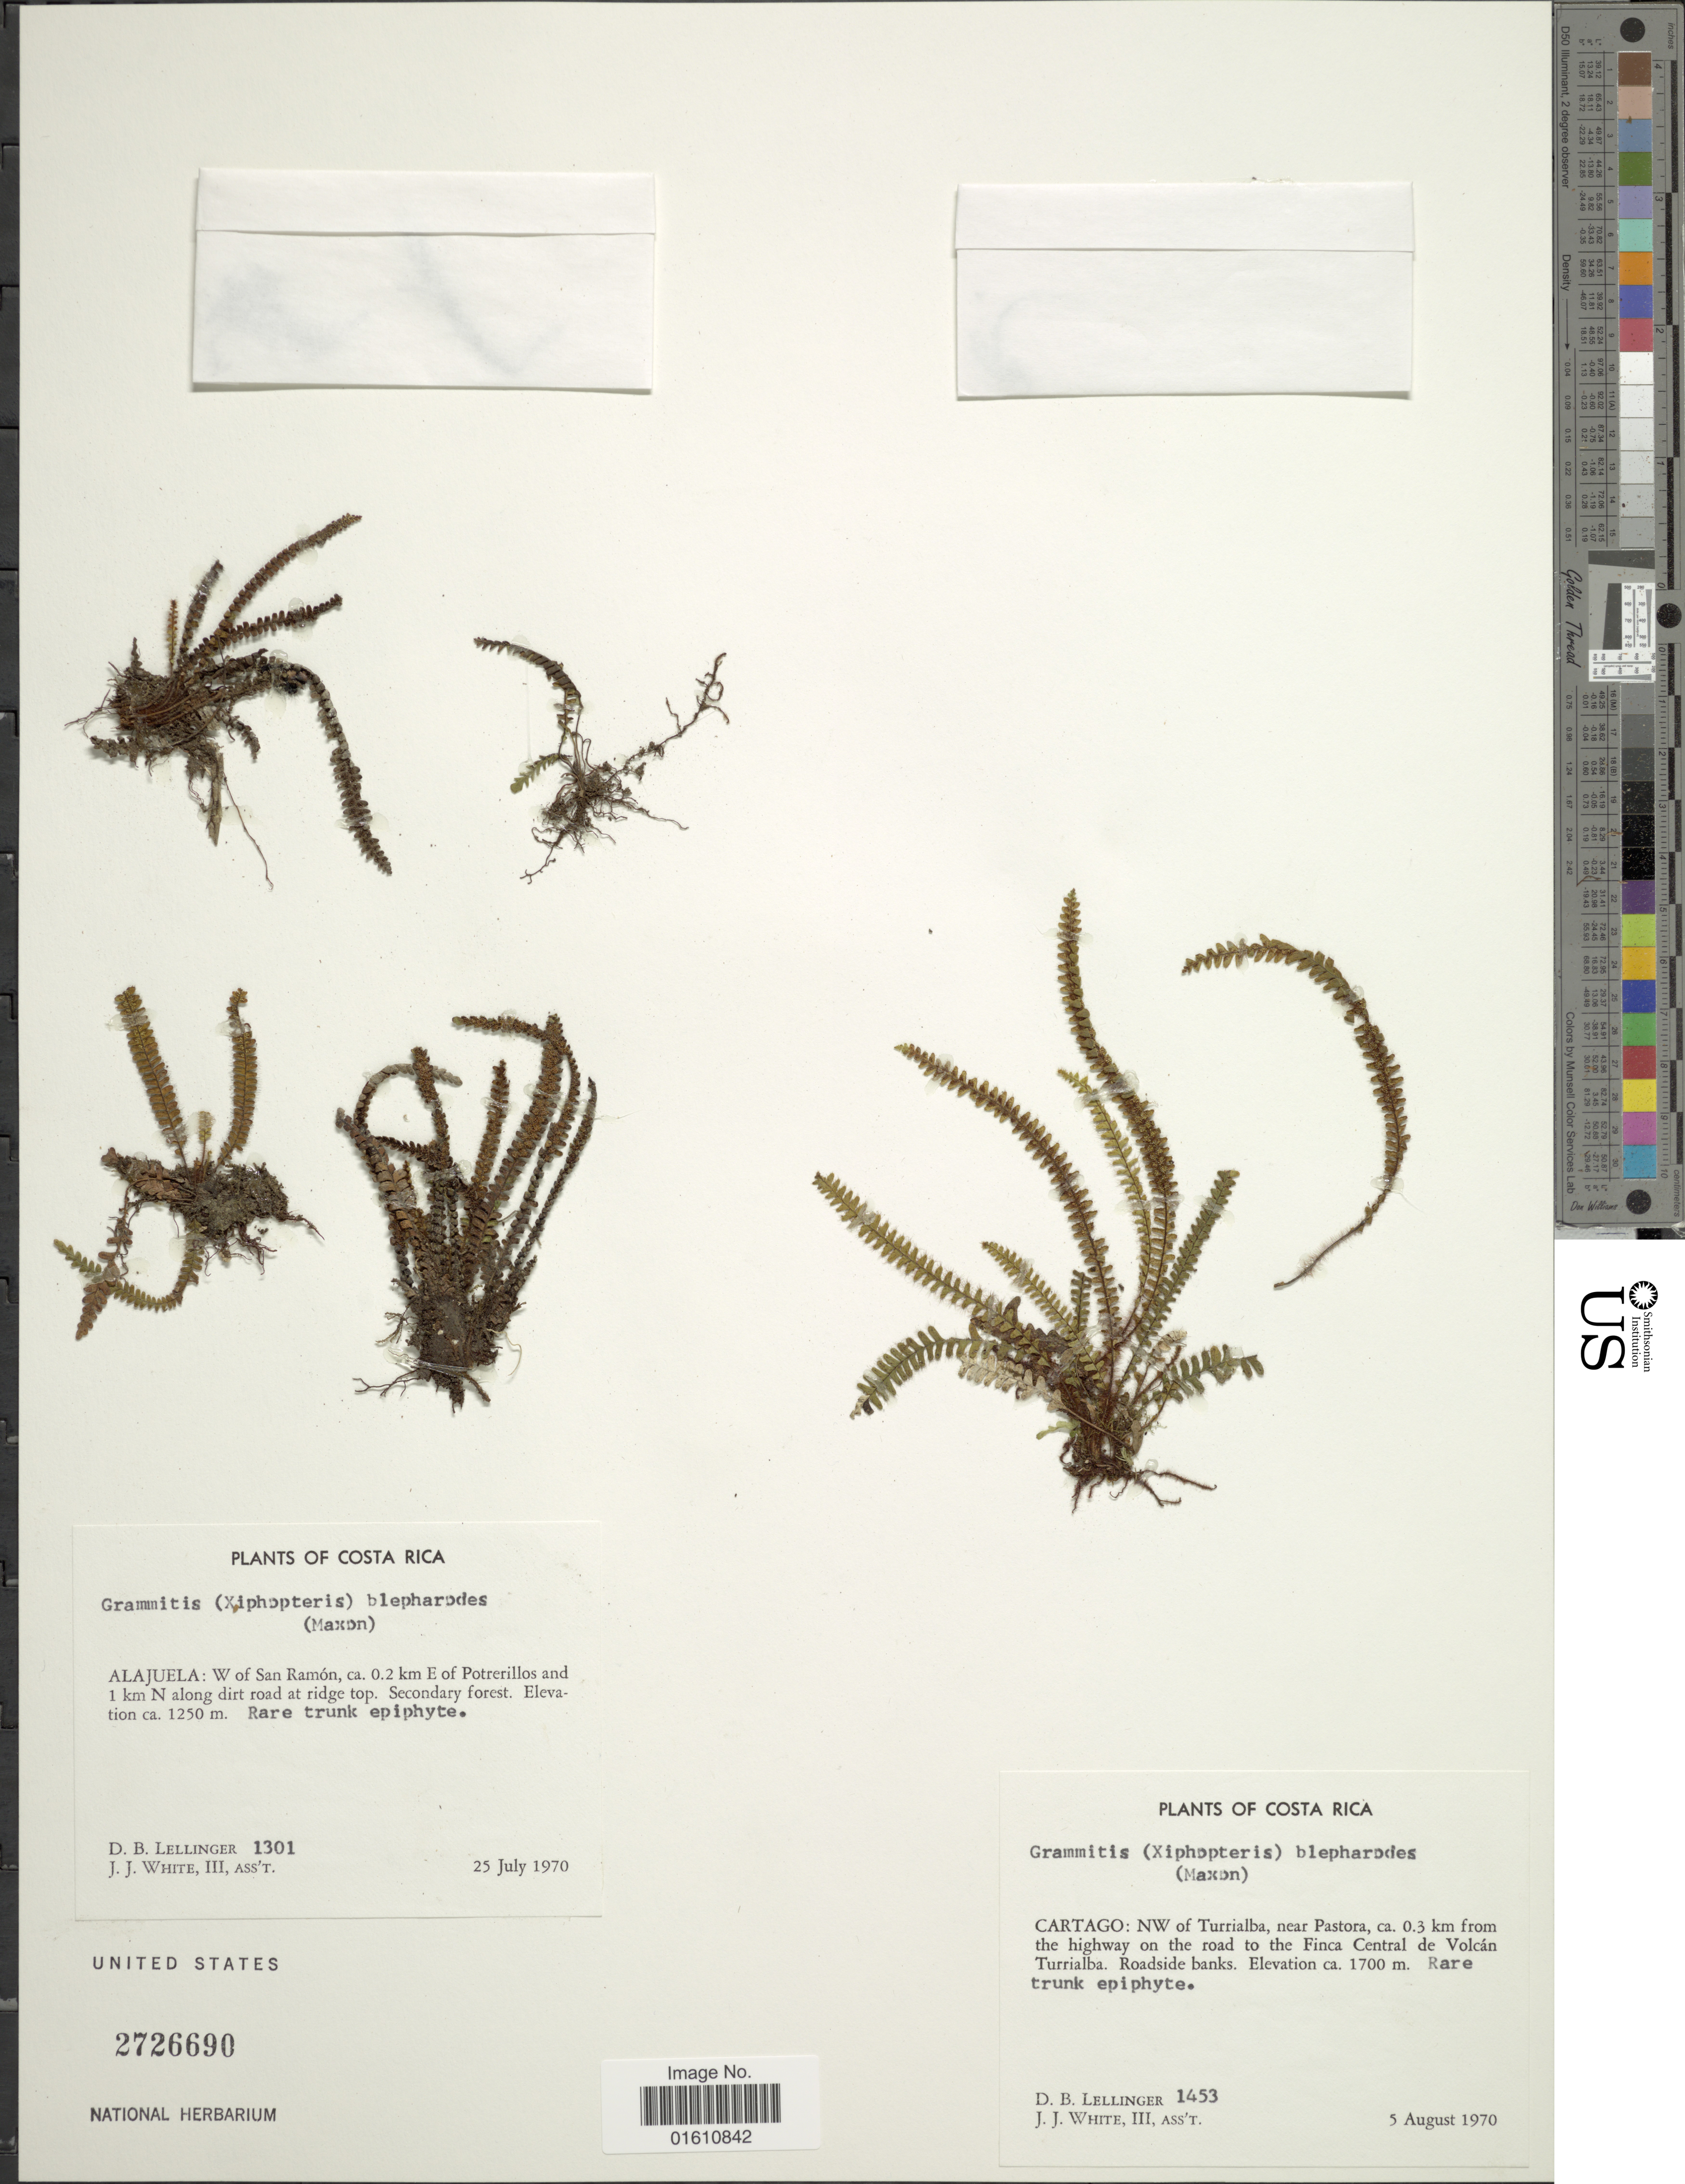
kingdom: Plantae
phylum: Tracheophyta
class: Polypodiopsida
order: Polypodiales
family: Polypodiaceae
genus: Moranopteris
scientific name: Moranopteris taenifolia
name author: (Jenman) R. Y. Hirai & J. Prado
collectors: D. B. Lellinger & J. J. White III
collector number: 1301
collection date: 1970-07-25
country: Costa Rica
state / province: Alajuela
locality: Alajuela: W of San Ramon, ca. 0.2 km E of Potrerillos and 1 km N along dirt road at ridge top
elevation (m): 1250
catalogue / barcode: US 2726690